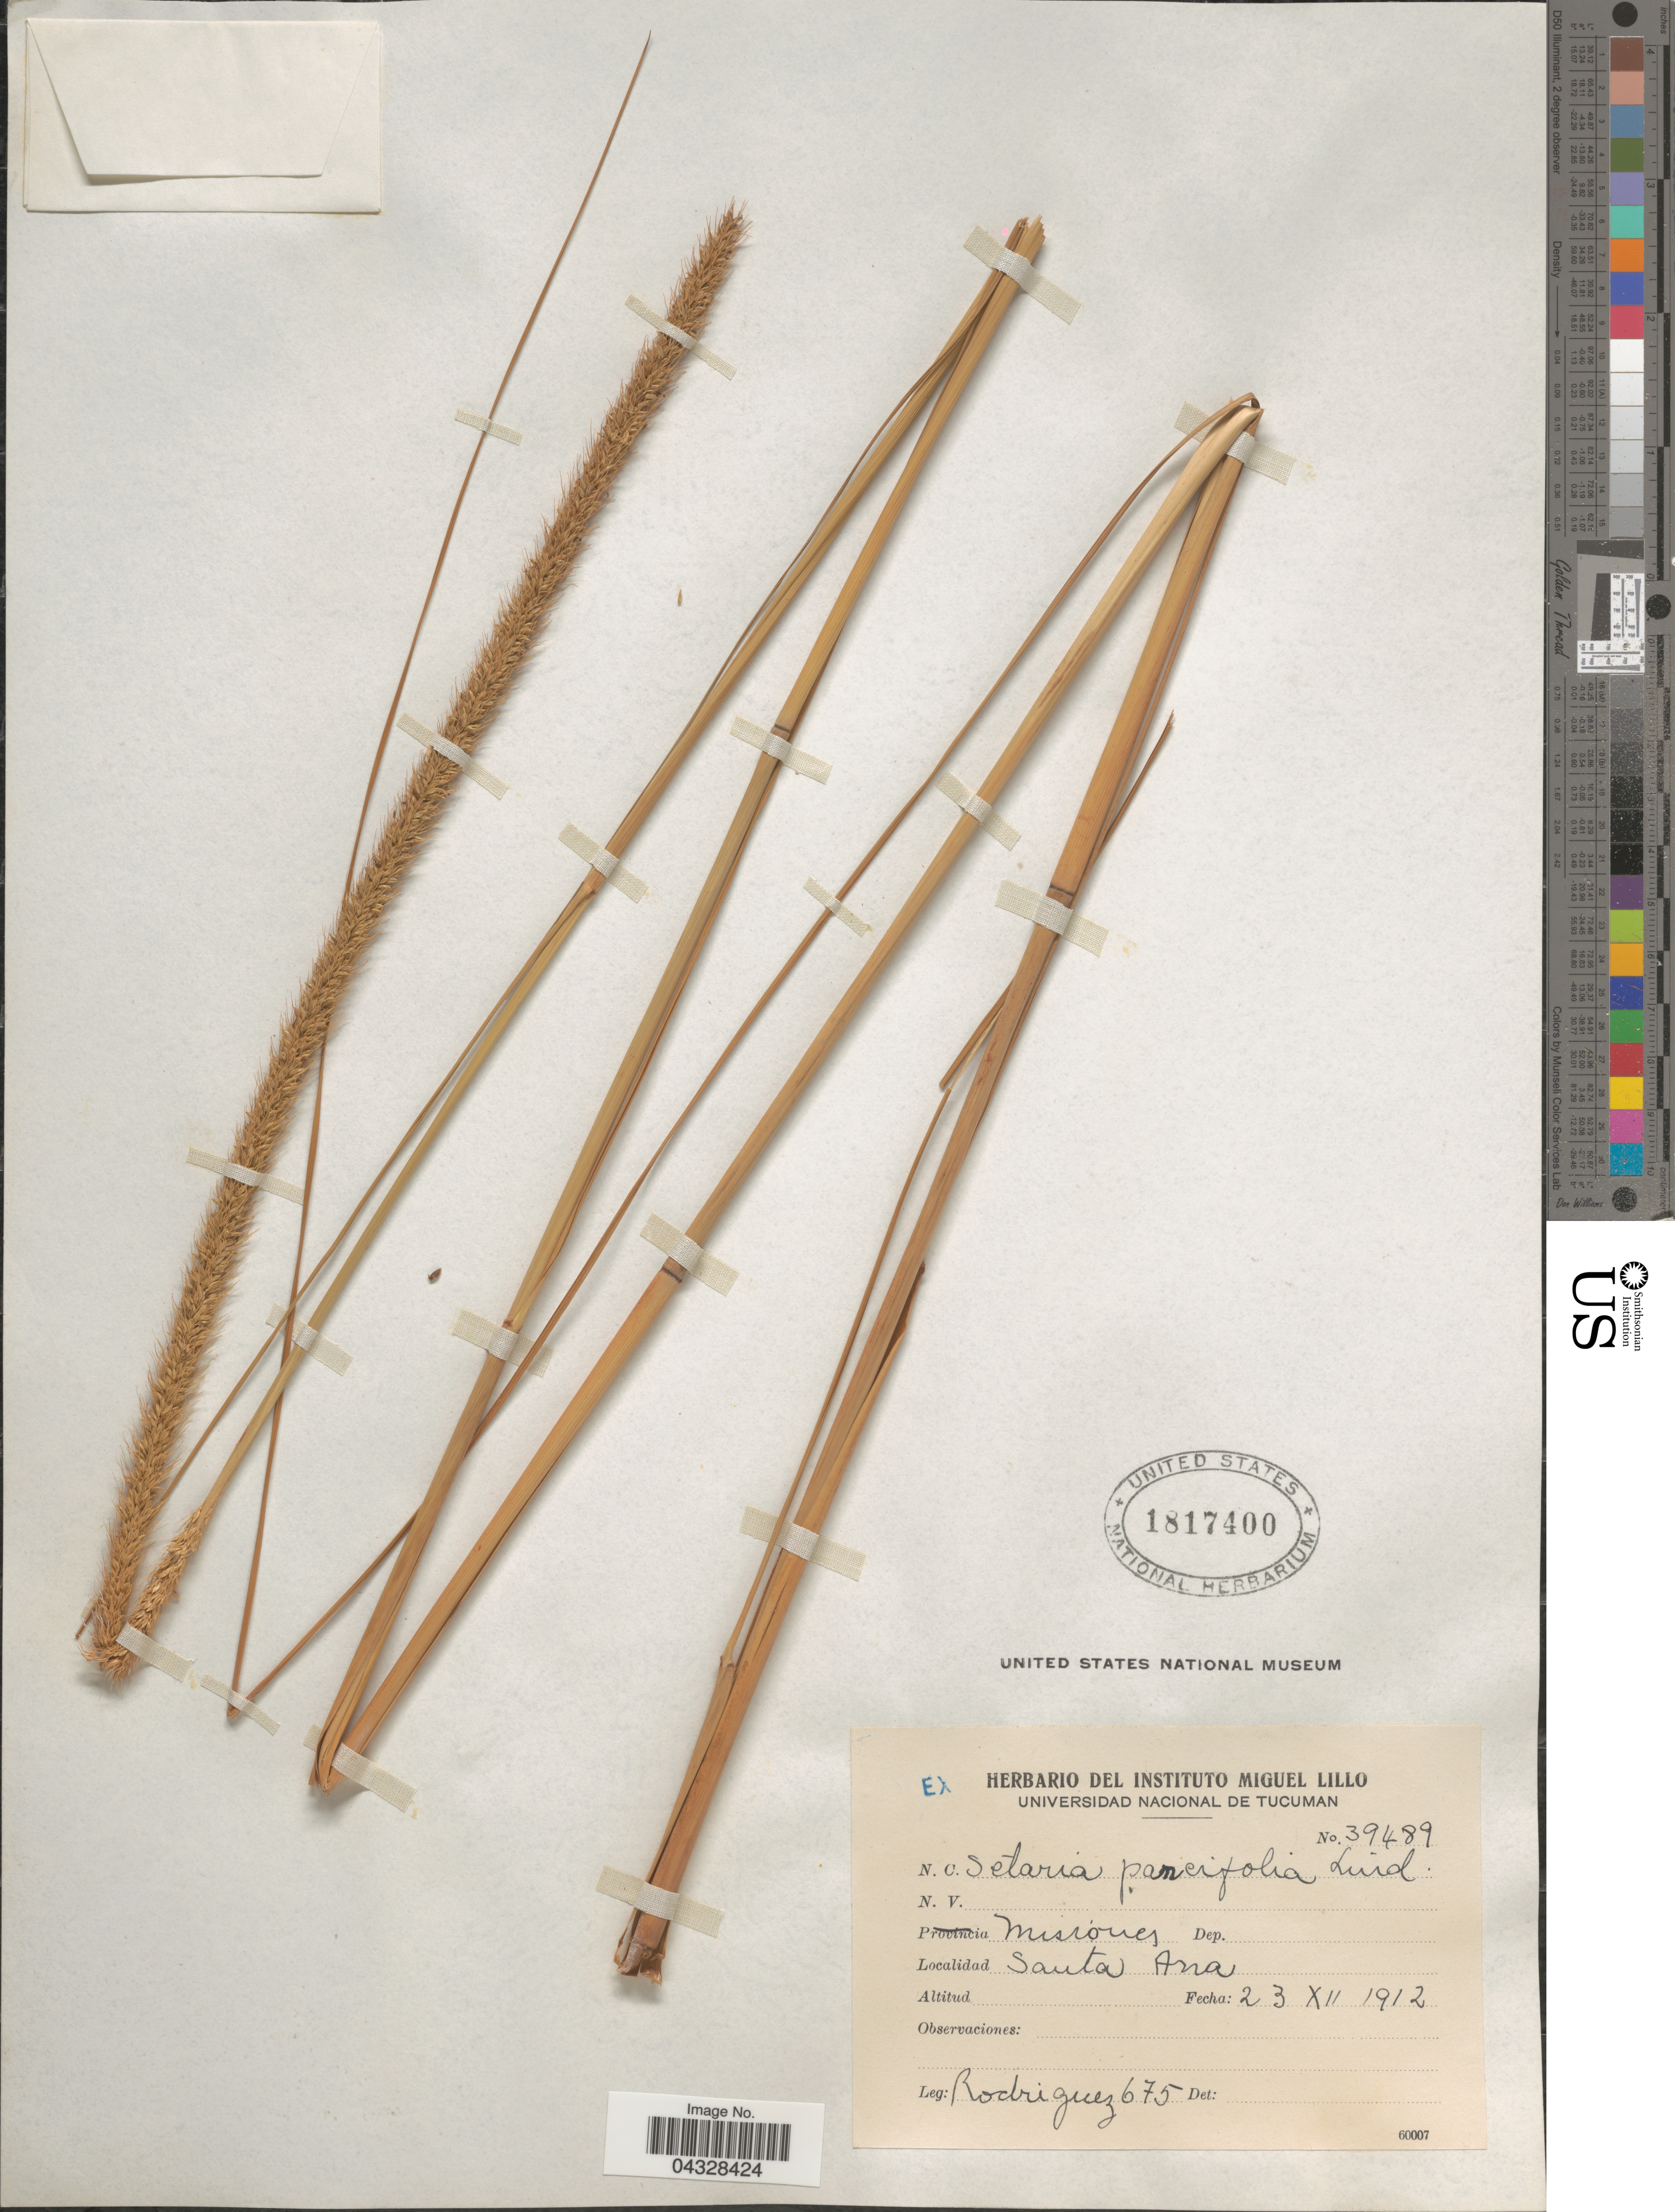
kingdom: Plantae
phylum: Tracheophyta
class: Liliopsida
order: Poales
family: Poaceae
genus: Setaria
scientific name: Setaria paucifolia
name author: (Morong) Lindm.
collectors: Rodriguez, --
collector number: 675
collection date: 1912-12-23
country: Argentina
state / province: Misiones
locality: Santa Ana.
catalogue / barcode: US 1817400